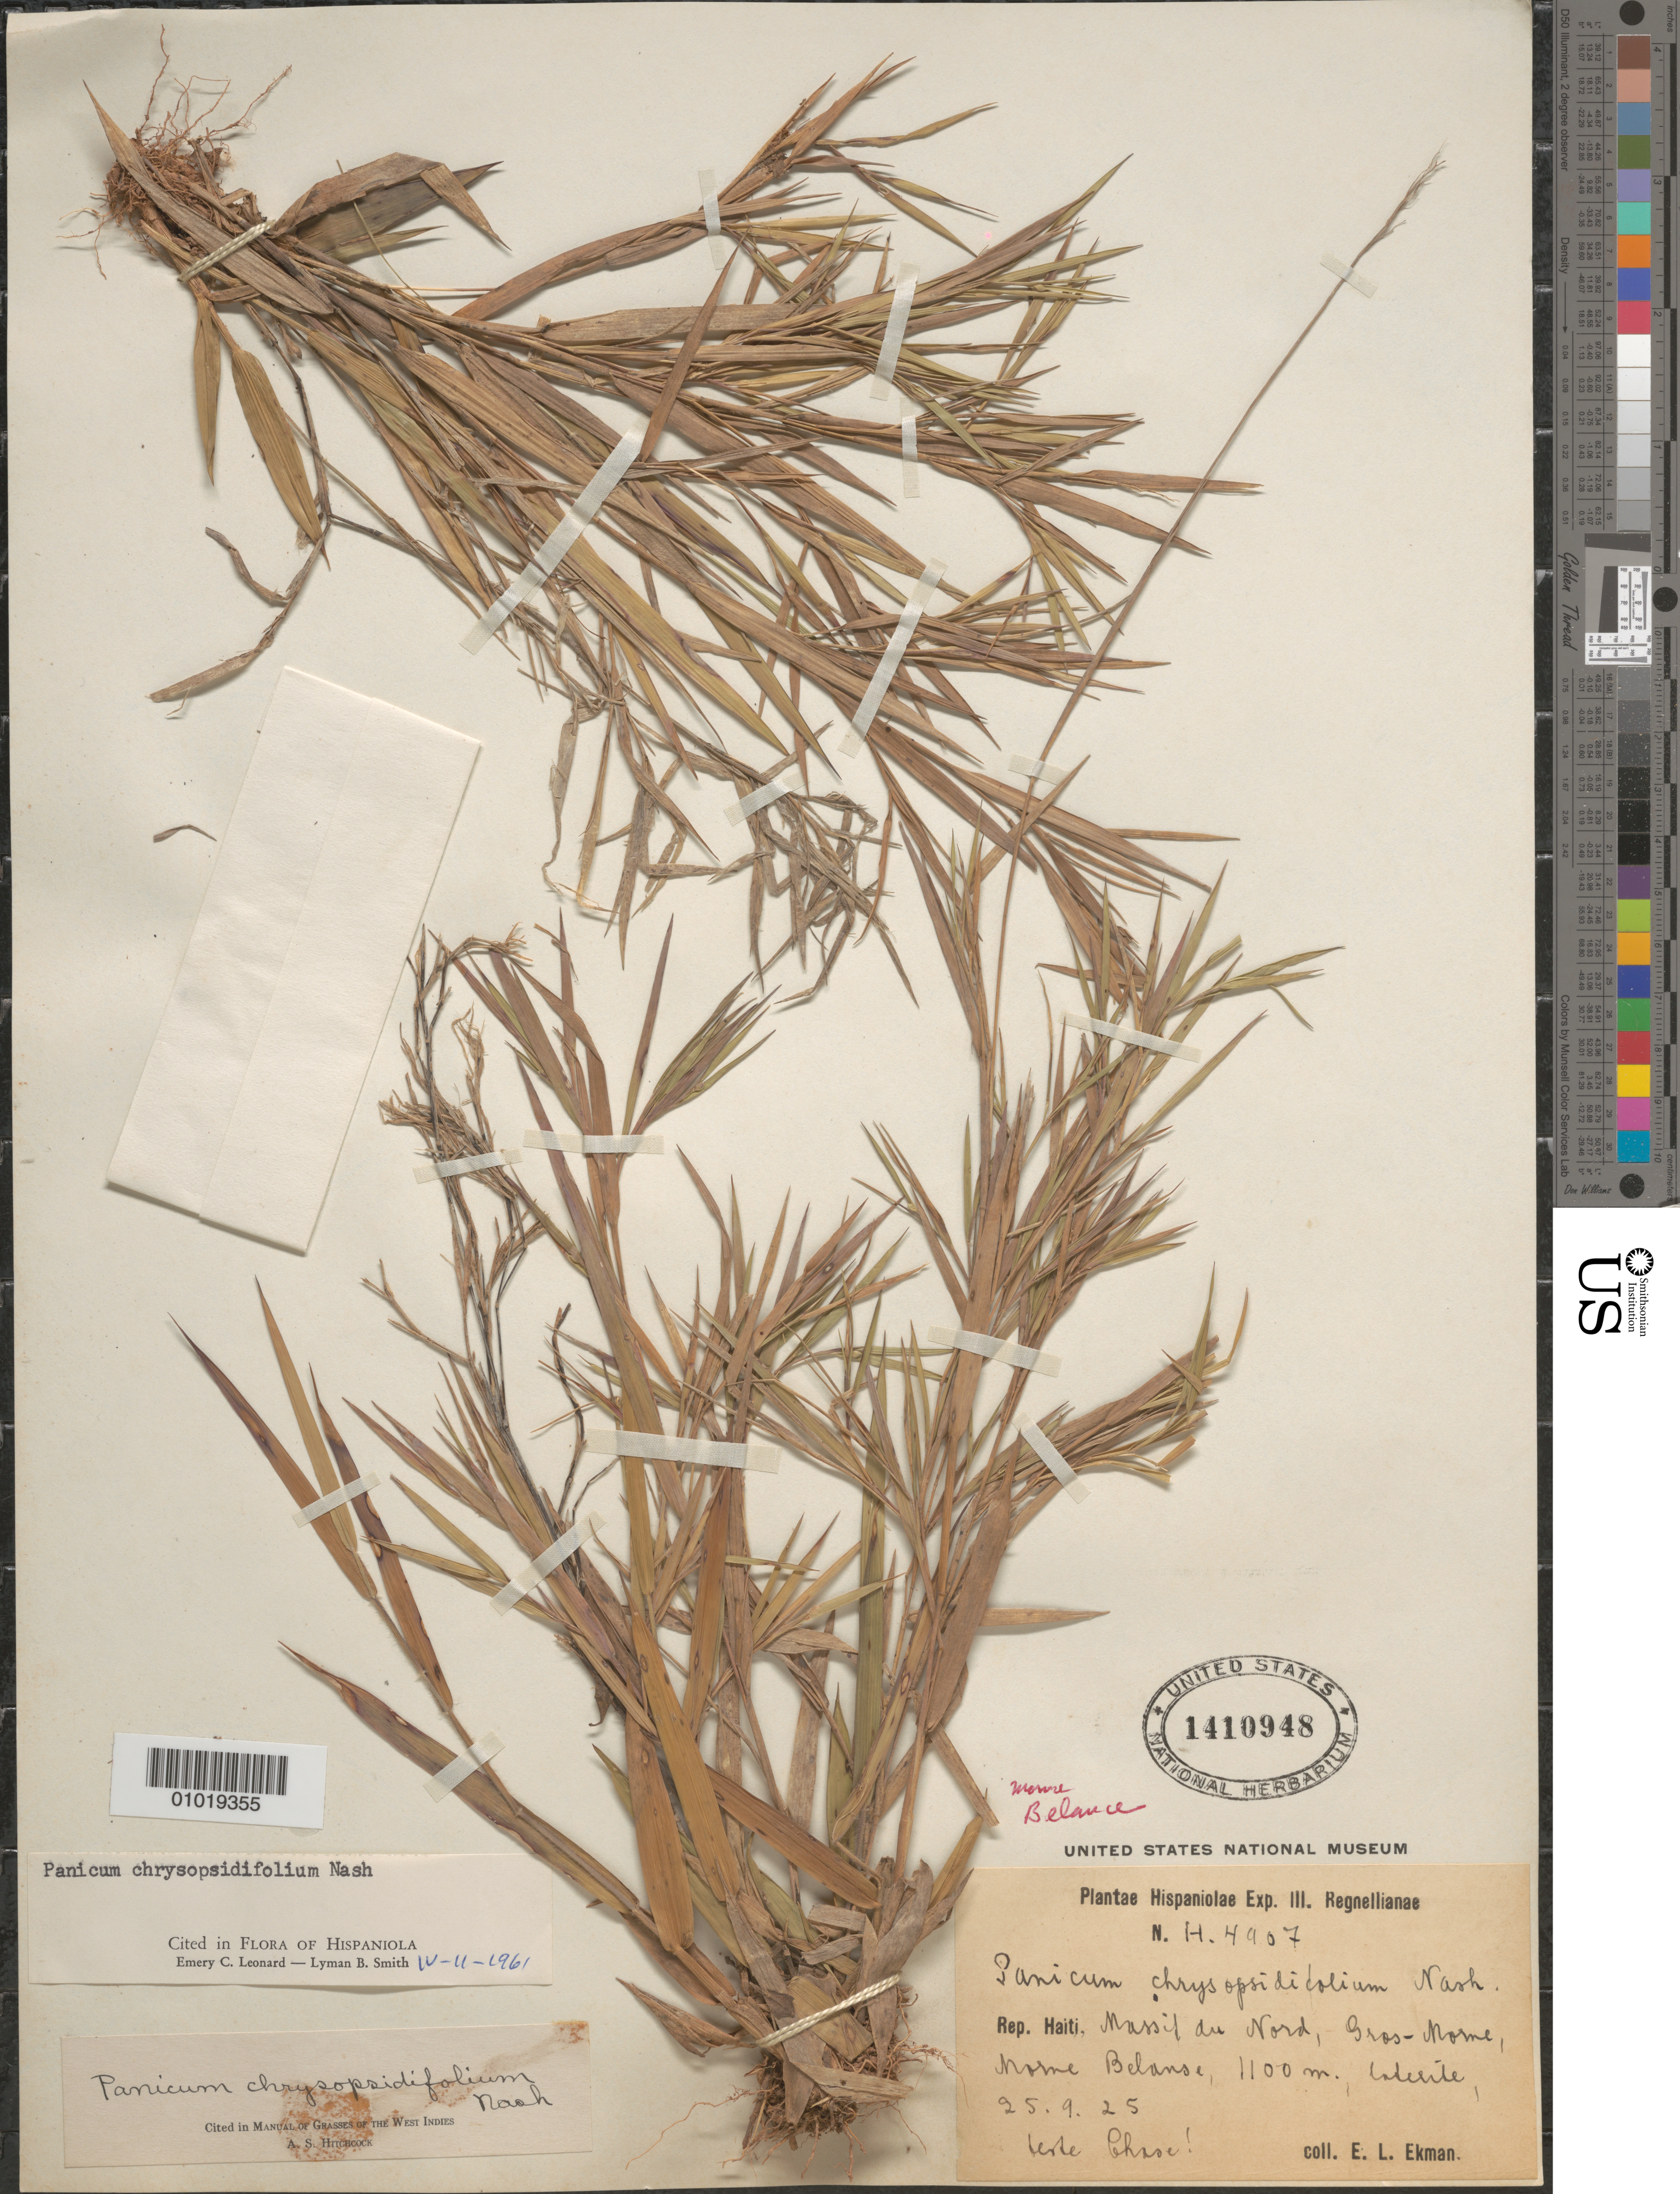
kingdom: Plantae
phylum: Tracheophyta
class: Liliopsida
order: Poales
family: Poaceae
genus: Panicum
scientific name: Panicum chrysopsidifolium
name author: Nash ex Small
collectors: E. L. Ekman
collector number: H 4907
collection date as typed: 25 Sep 1925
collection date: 1925-09-25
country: Haiti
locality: Massif du Nord, Bros-Nome, Morne Belanse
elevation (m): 1100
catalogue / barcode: US 1410948